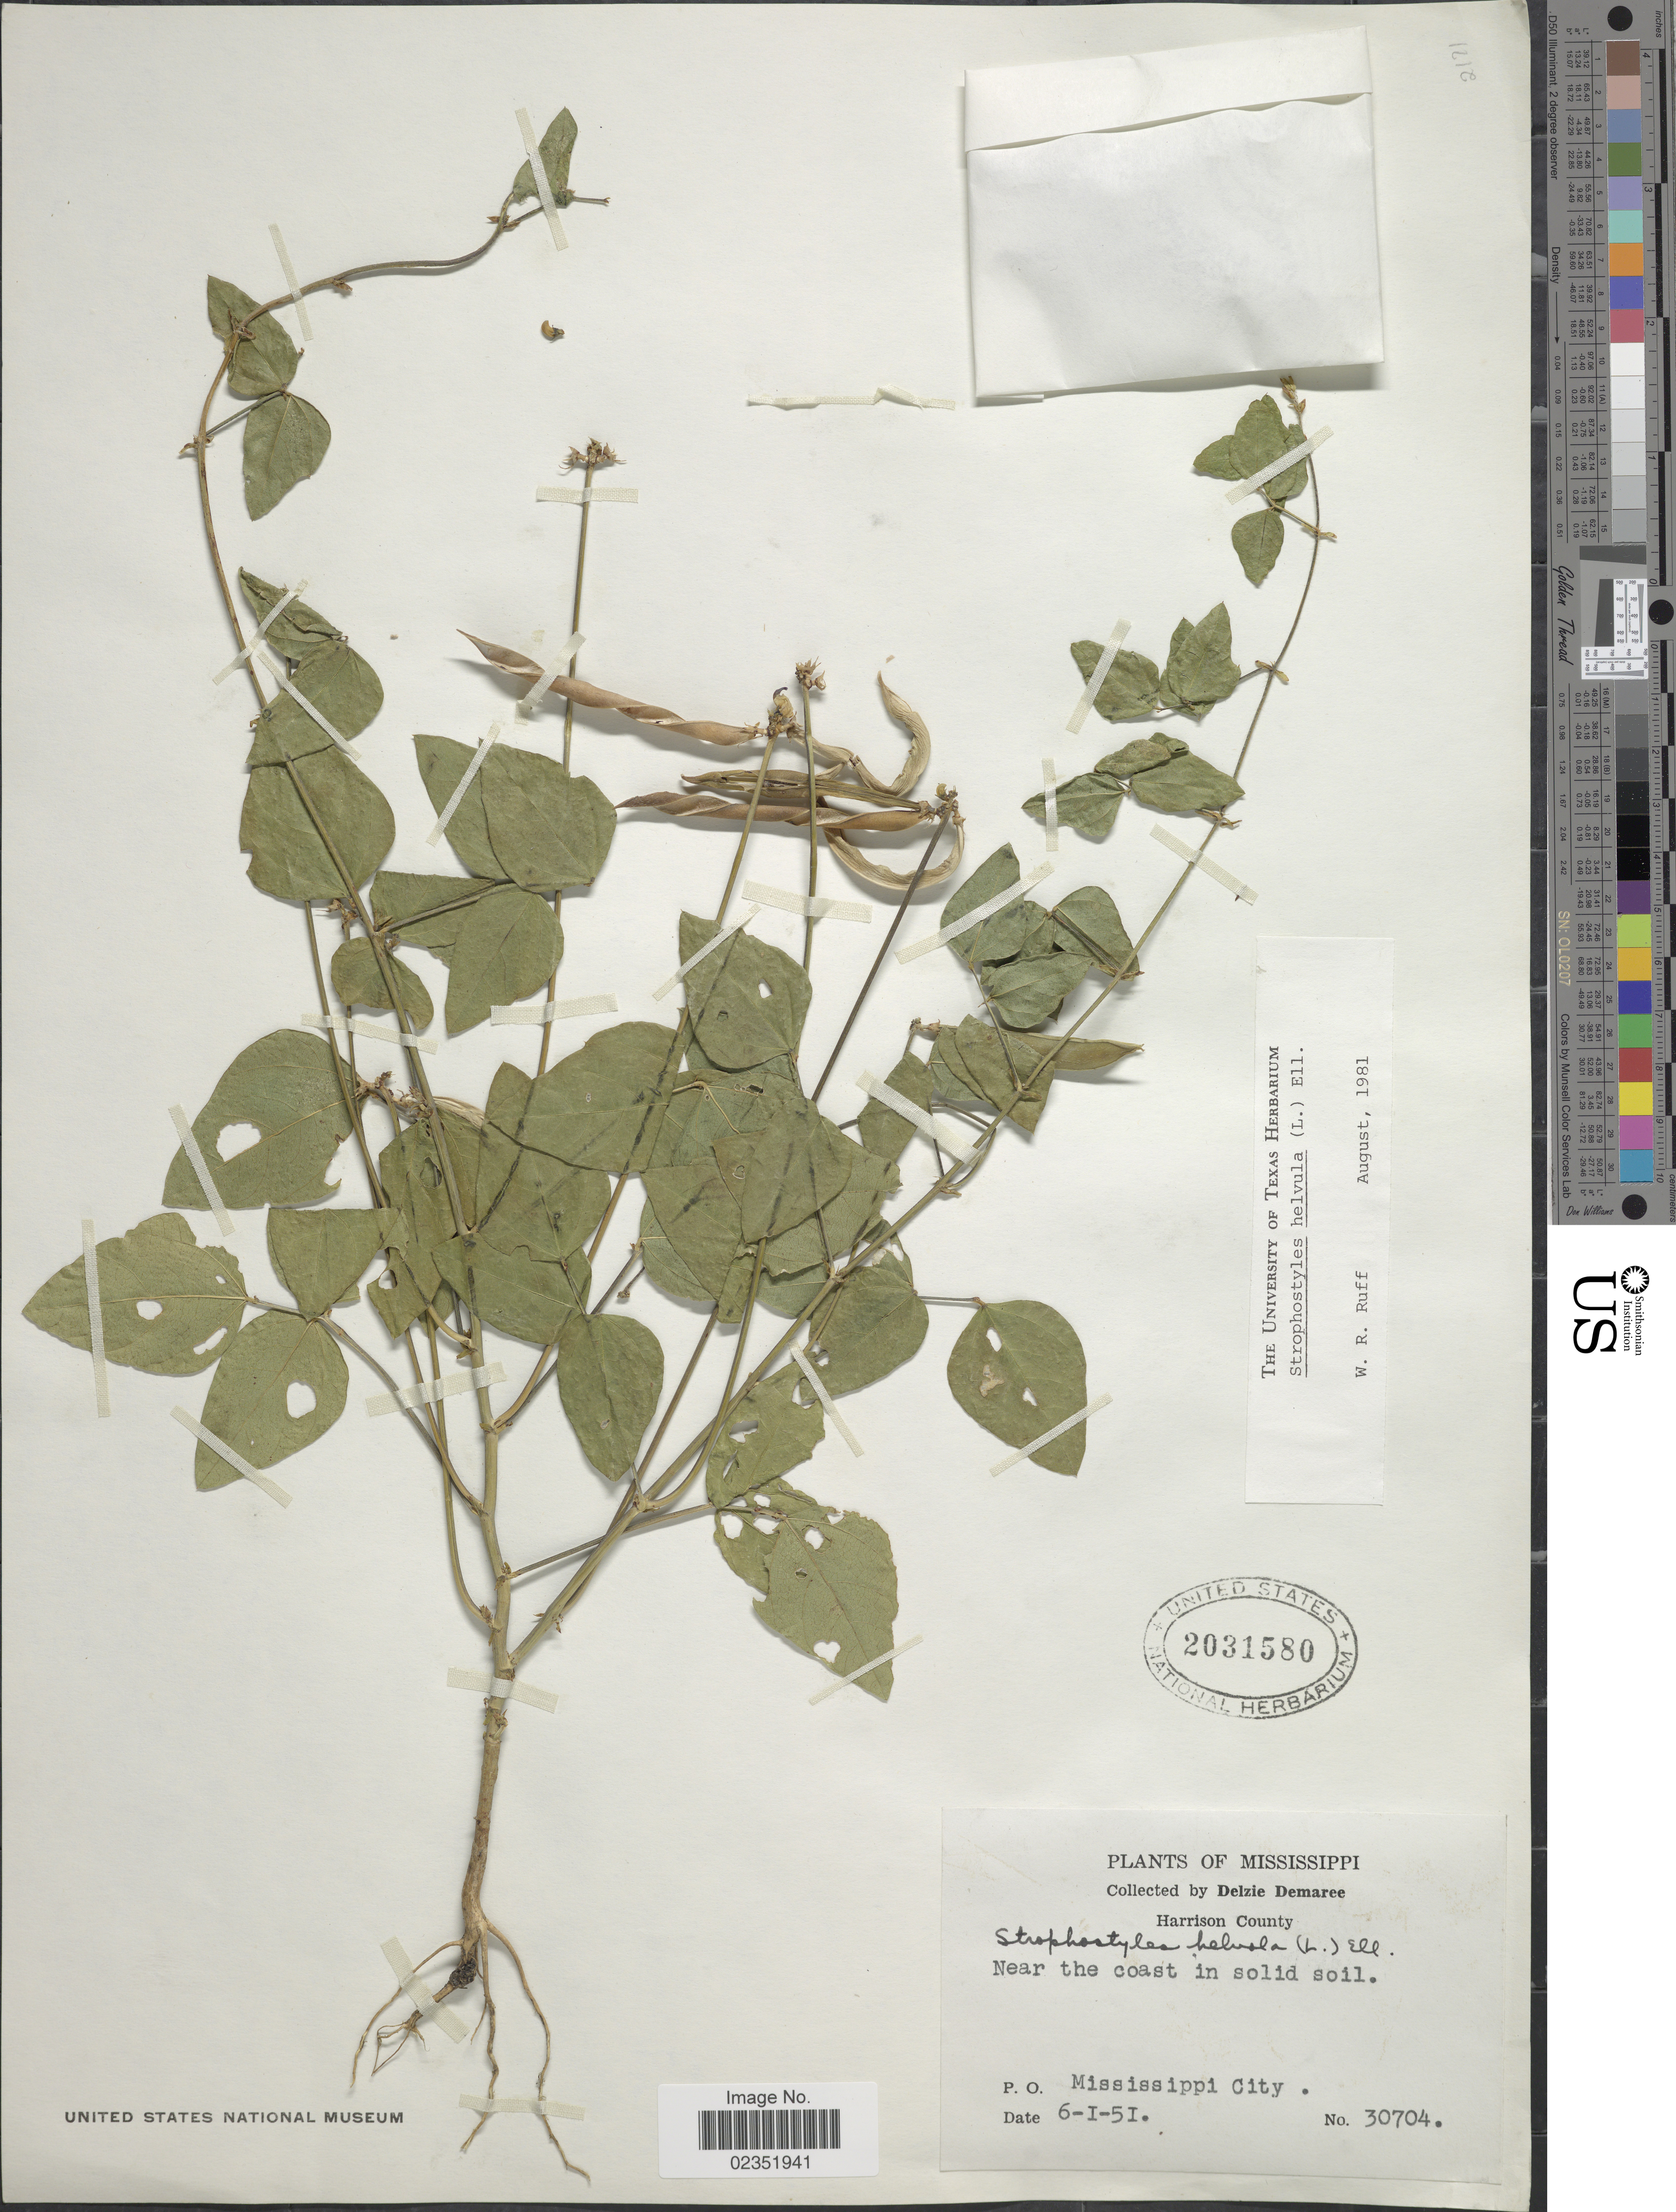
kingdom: Plantae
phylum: Tracheophyta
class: Magnoliopsida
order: Fabales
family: Fabaceae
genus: Strophostyles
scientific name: Strophostyles helvola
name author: (L.) Elliott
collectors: D. Demaree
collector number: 30704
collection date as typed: Transcribed d/m/y: 1/6/51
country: United States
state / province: Mississippi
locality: Harrison County, near the coast in solid soil, P.O. Mississippi City.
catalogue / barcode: US 2031580